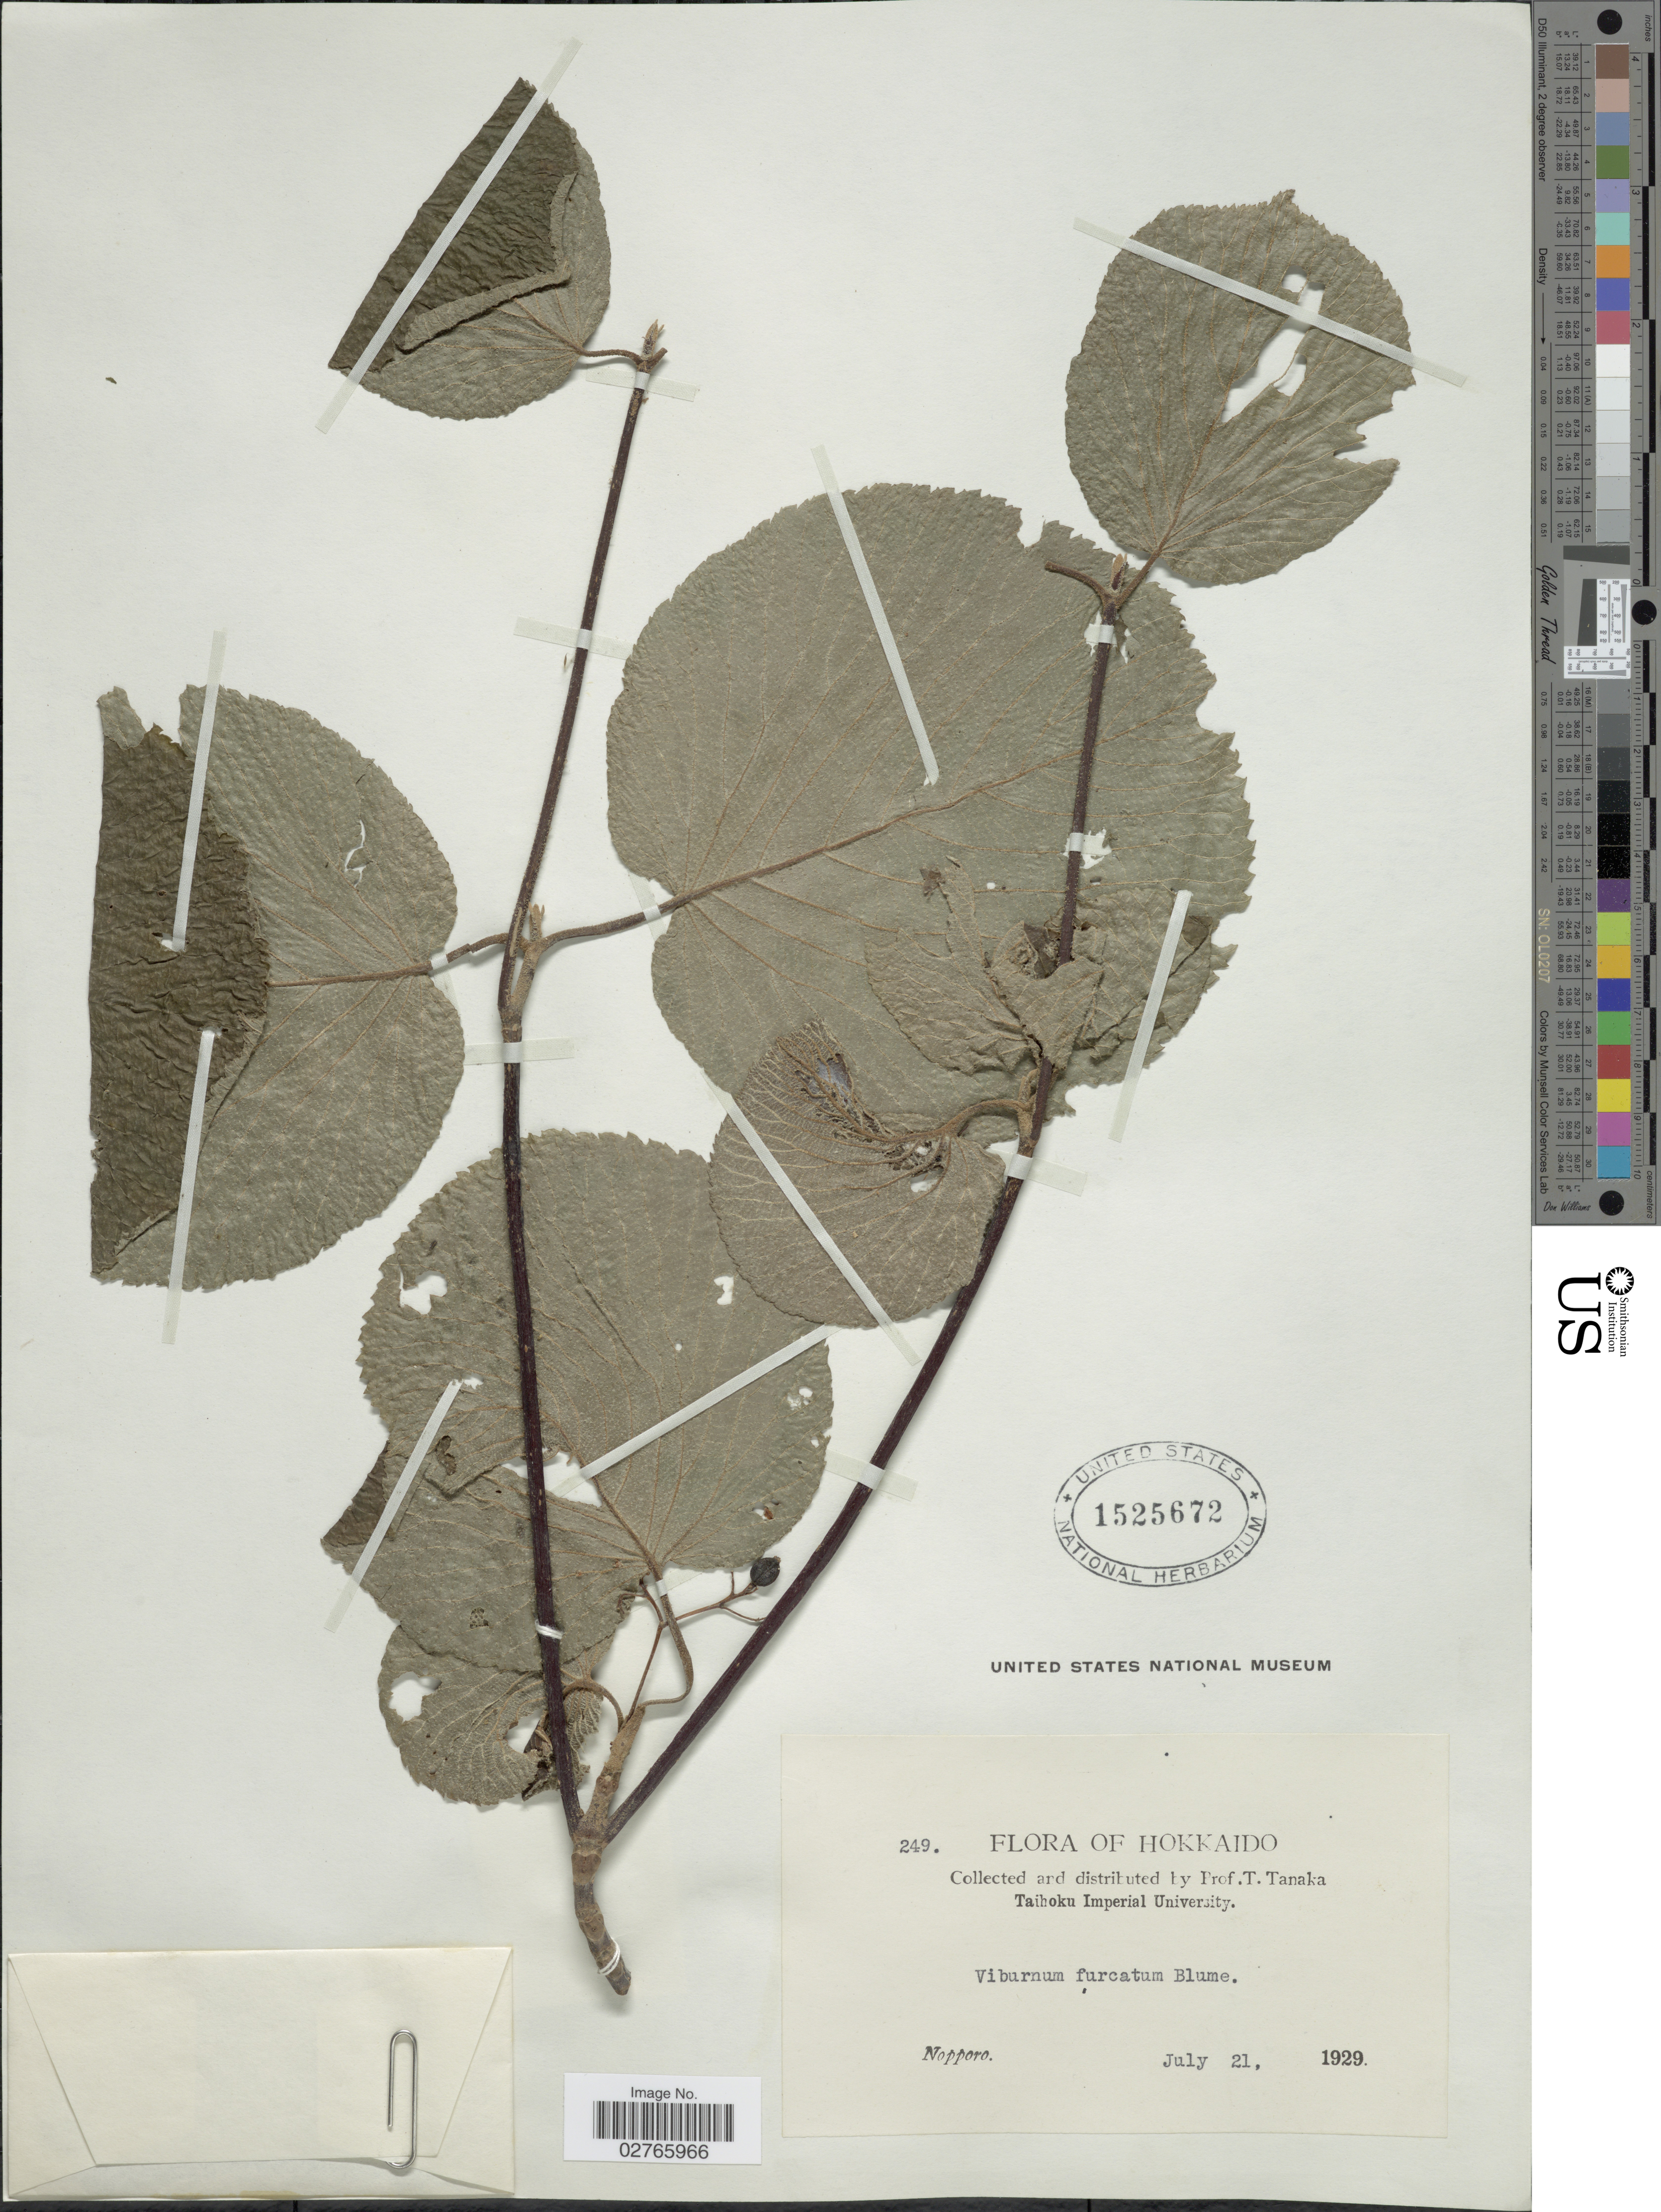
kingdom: Plantae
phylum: Tracheophyta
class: Magnoliopsida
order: Dipsacales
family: Viburnaceae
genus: Viburnum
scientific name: Viburnum furcatum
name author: Blume ex Maxim.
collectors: T. Tanaka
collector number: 249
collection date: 1929-07-21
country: Japan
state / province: Hokkaidō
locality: Nopporo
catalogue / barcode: US 1525672